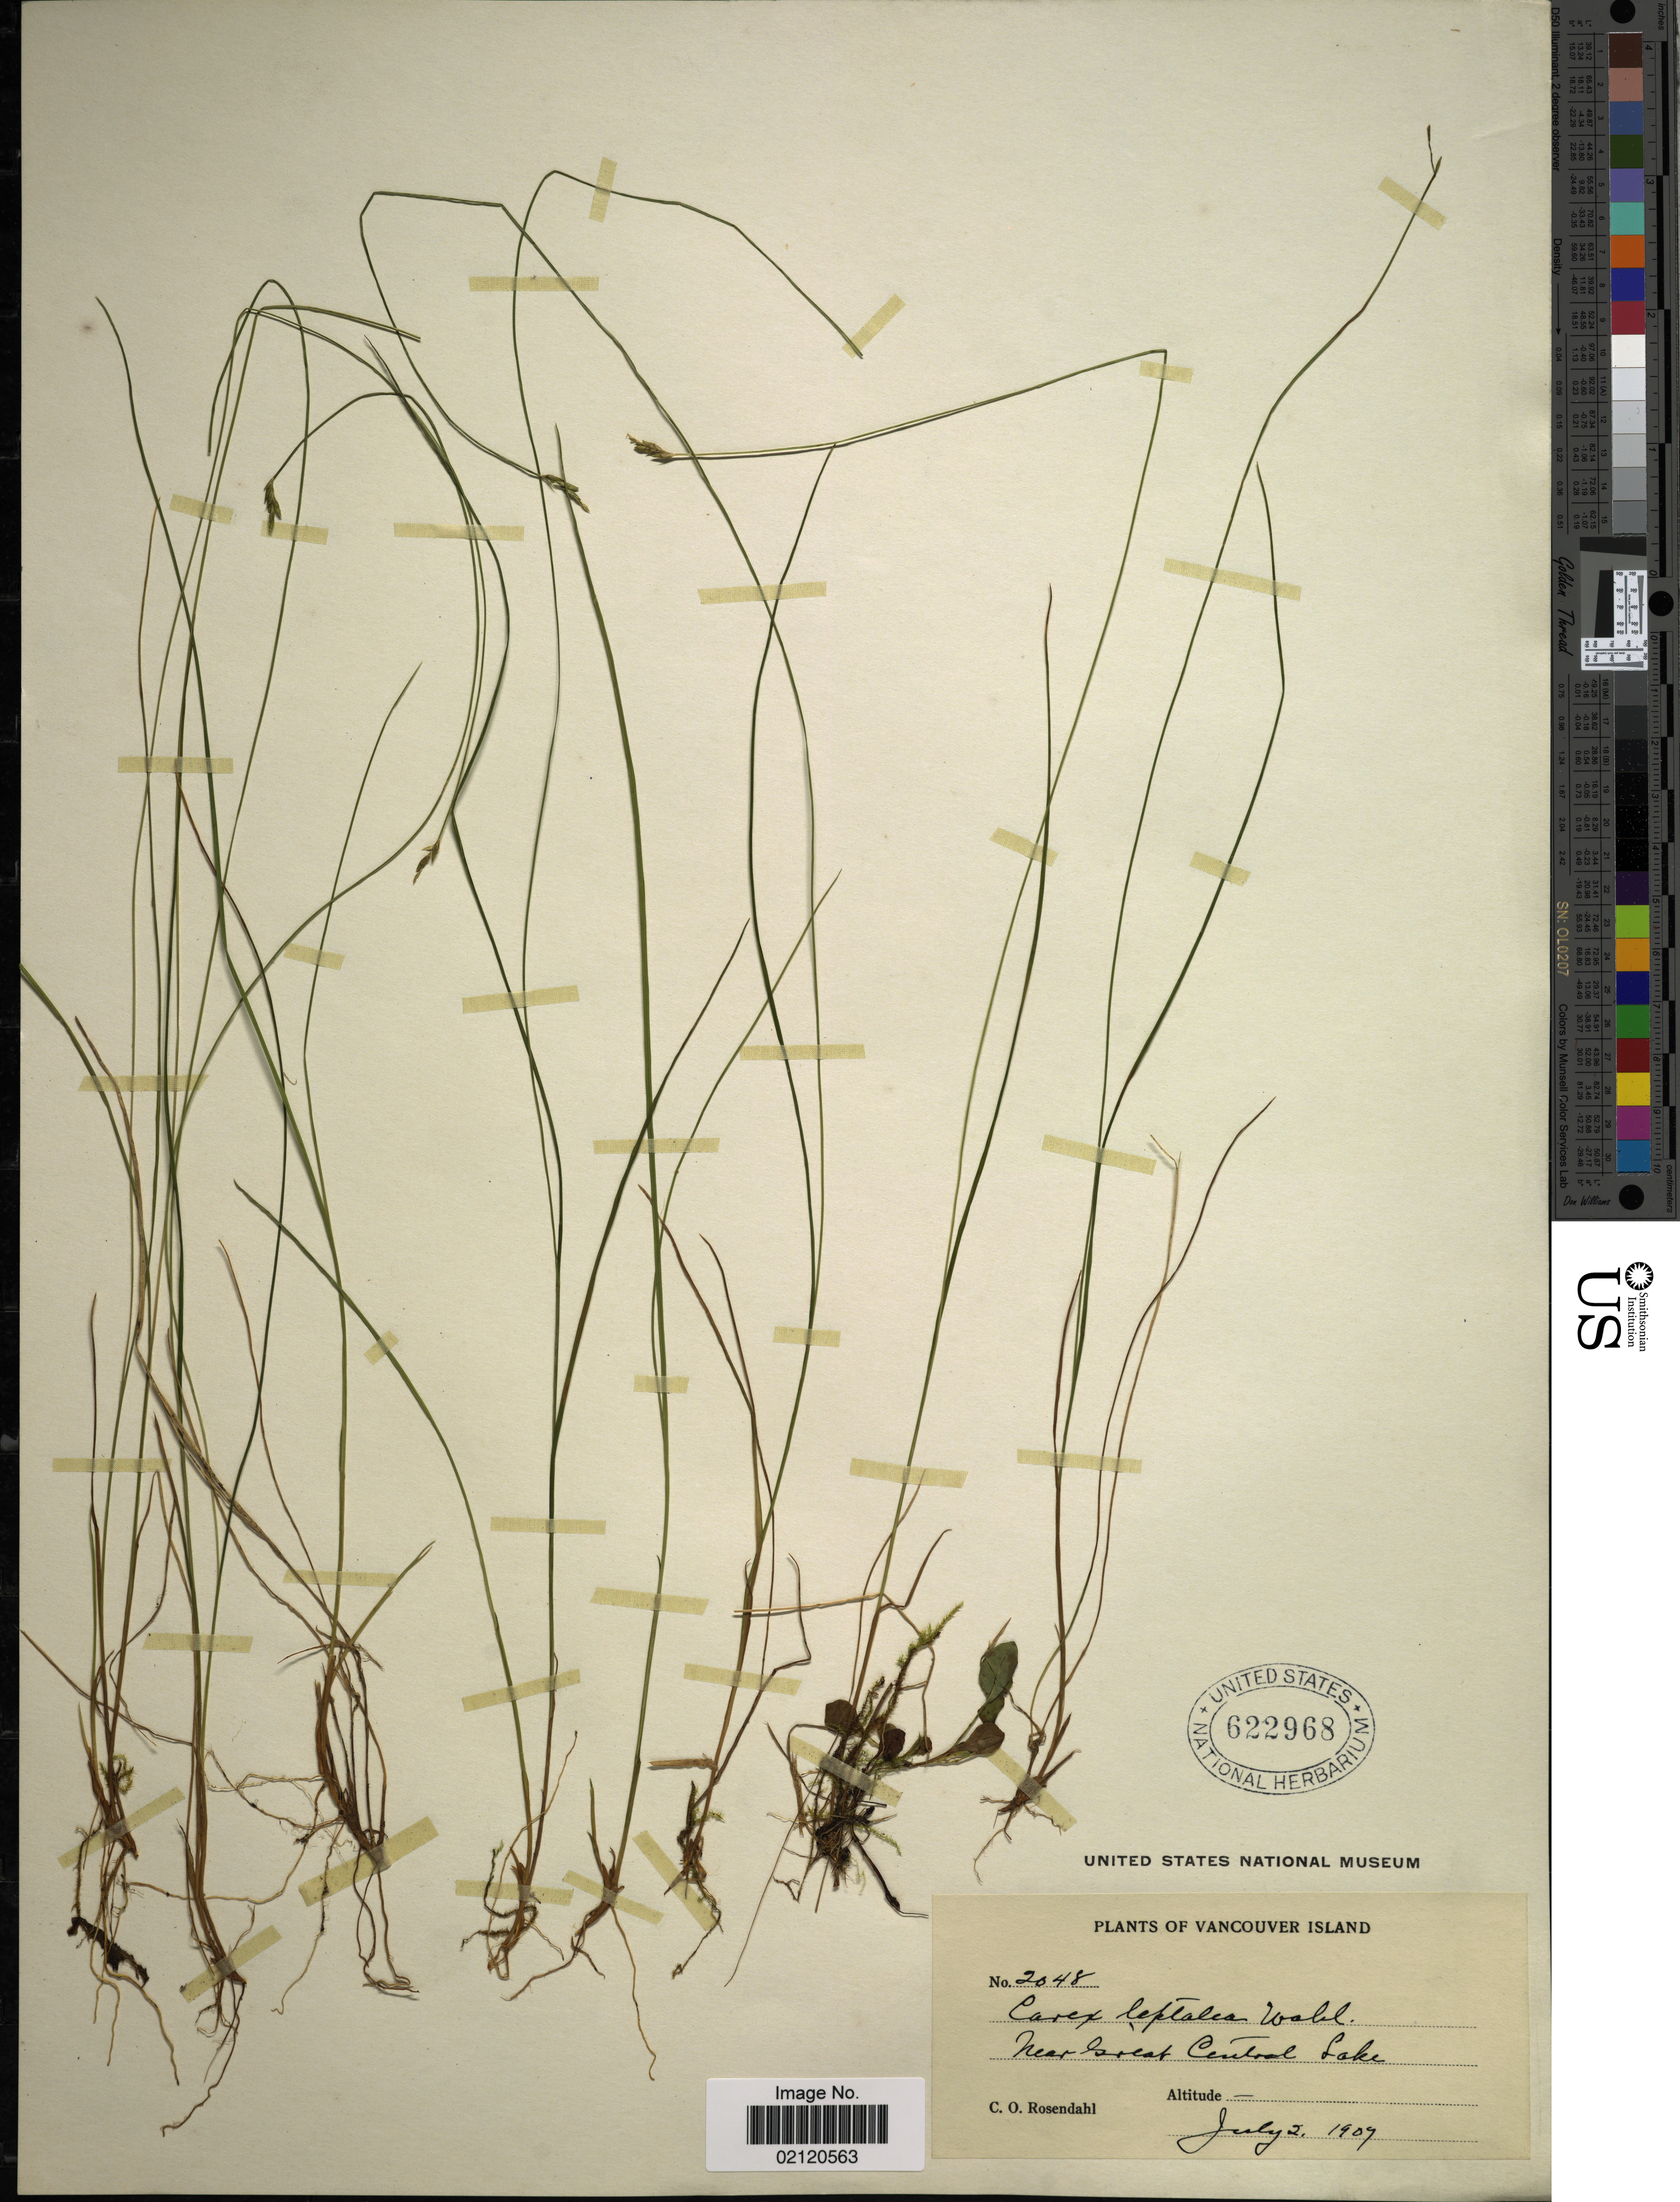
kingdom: Plantae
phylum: Tracheophyta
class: Liliopsida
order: Poales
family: Cyperaceae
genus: Carex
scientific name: Carex leptalea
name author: Wahlenb.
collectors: C. O. Rosendahl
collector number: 2048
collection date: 1907-07-02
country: Canada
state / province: British Columbia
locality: Vancouver Island, Near Great Central Lake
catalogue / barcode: US 622968